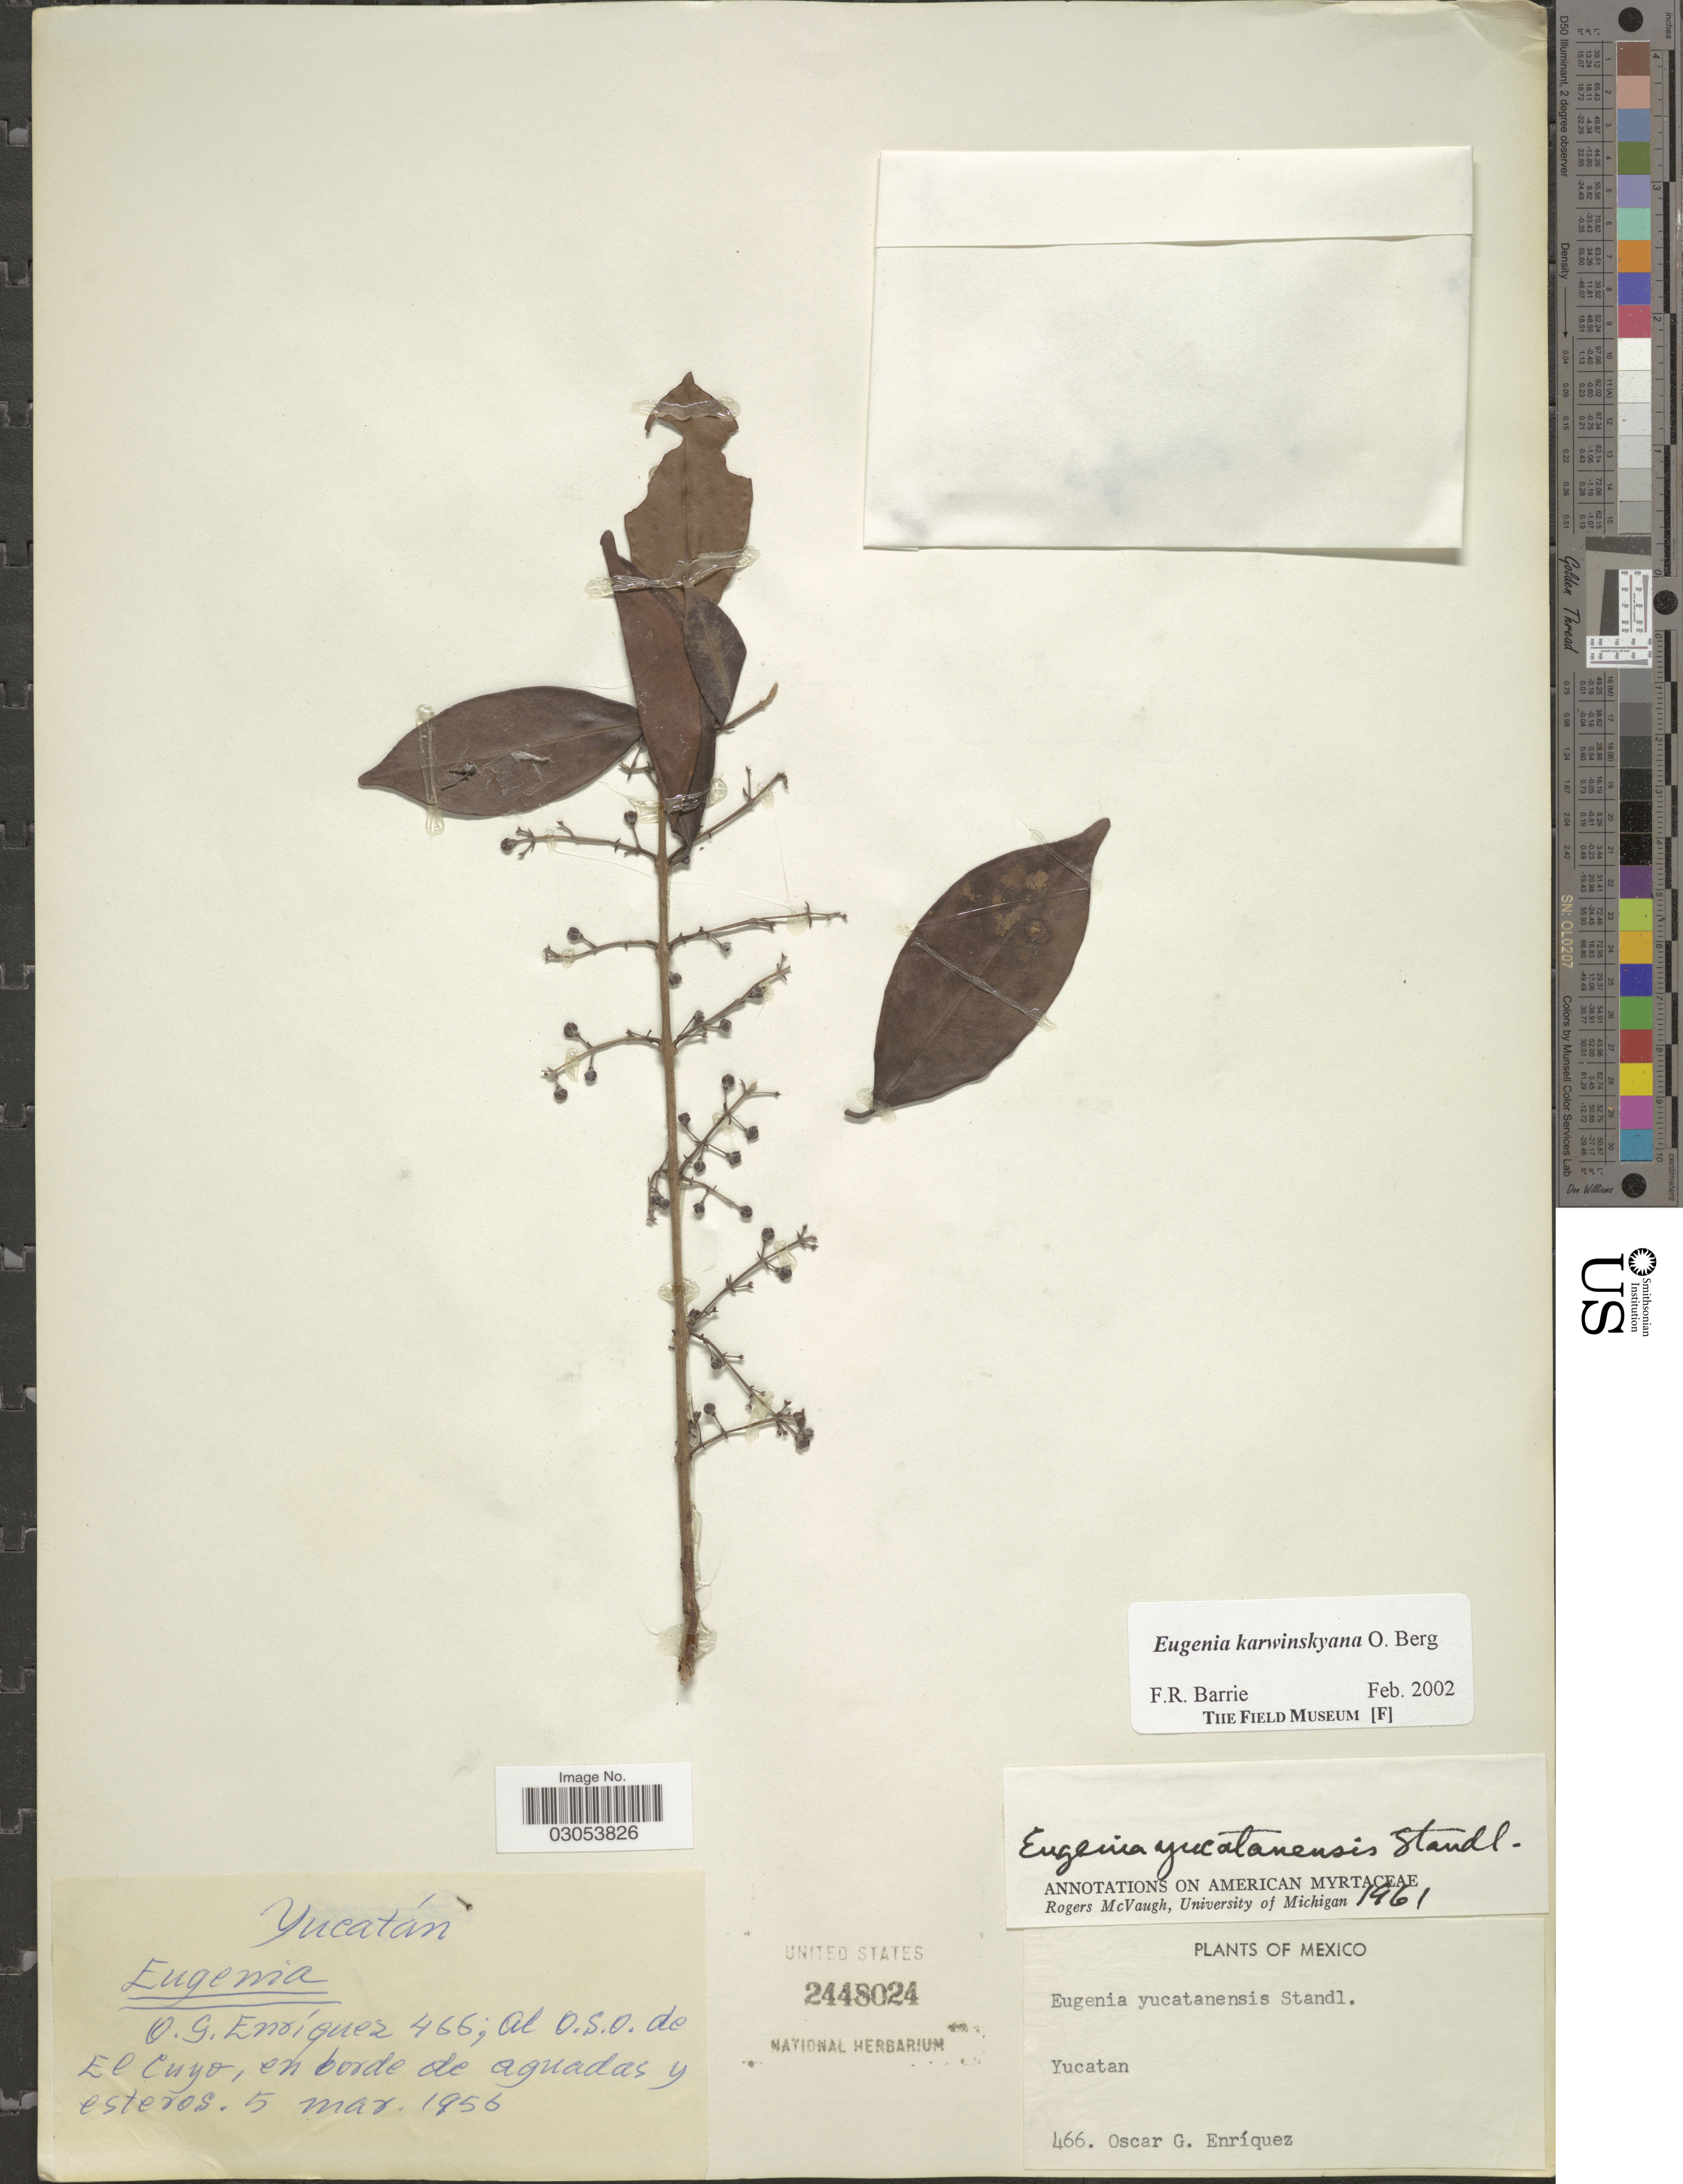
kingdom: Plantae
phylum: Tracheophyta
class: Magnoliopsida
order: Myrtales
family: Myrtaceae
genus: Eugenia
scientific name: Eugenia karwinskyana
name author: O. Berg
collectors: O. Enriquez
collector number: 466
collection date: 1956-03-05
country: Mexico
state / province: Yucatán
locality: Al O.S.O. de El Cuyo, en borde de aguadas y esteros.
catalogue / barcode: US 2448024